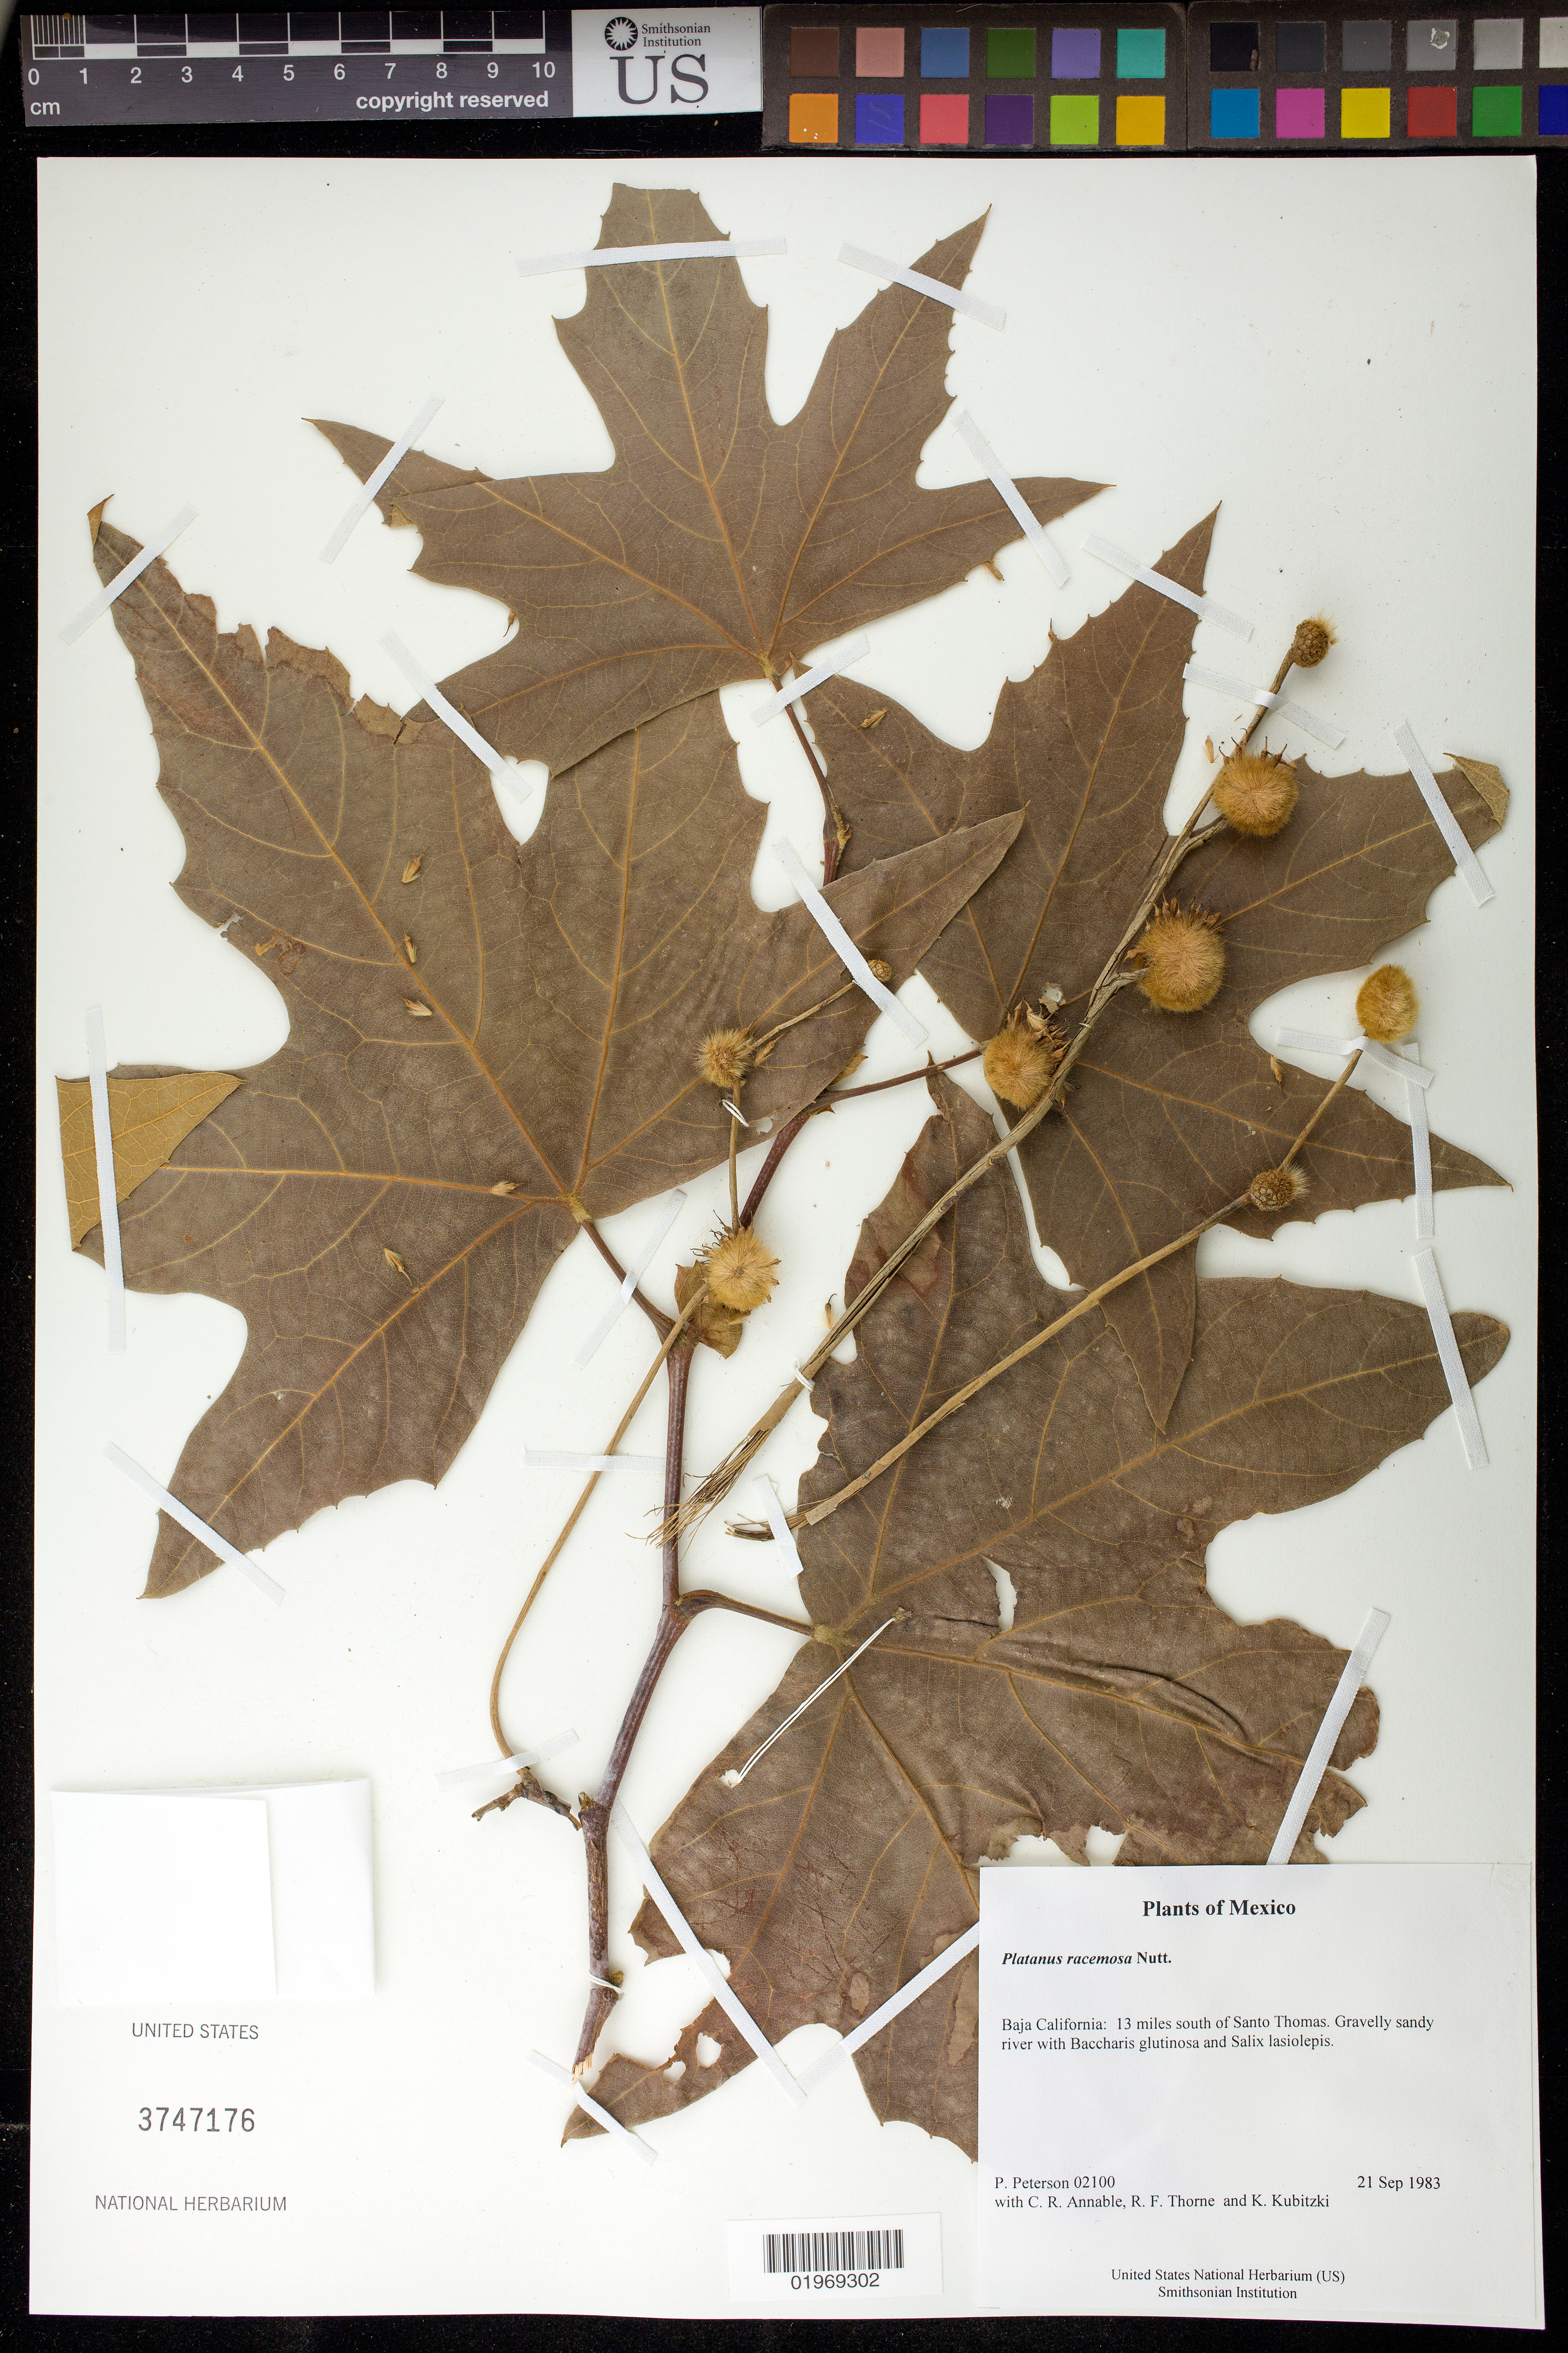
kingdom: Plantae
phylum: Tracheophyta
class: Magnoliopsida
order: Proteales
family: Platanaceae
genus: Platanus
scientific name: Platanus racemosa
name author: Nutt.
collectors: P. M. Peterson, C. R. Annable, R. F. Thorne & K. Kubitzki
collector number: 02100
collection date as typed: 21 Sep 1983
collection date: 1983-09-21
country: Mexico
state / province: Baja California Norte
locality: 13 miles south of Santo Thomas.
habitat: Gravelly sandy river with Baccharis glutinosa and Salix lasiolepis.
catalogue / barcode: US 3747176